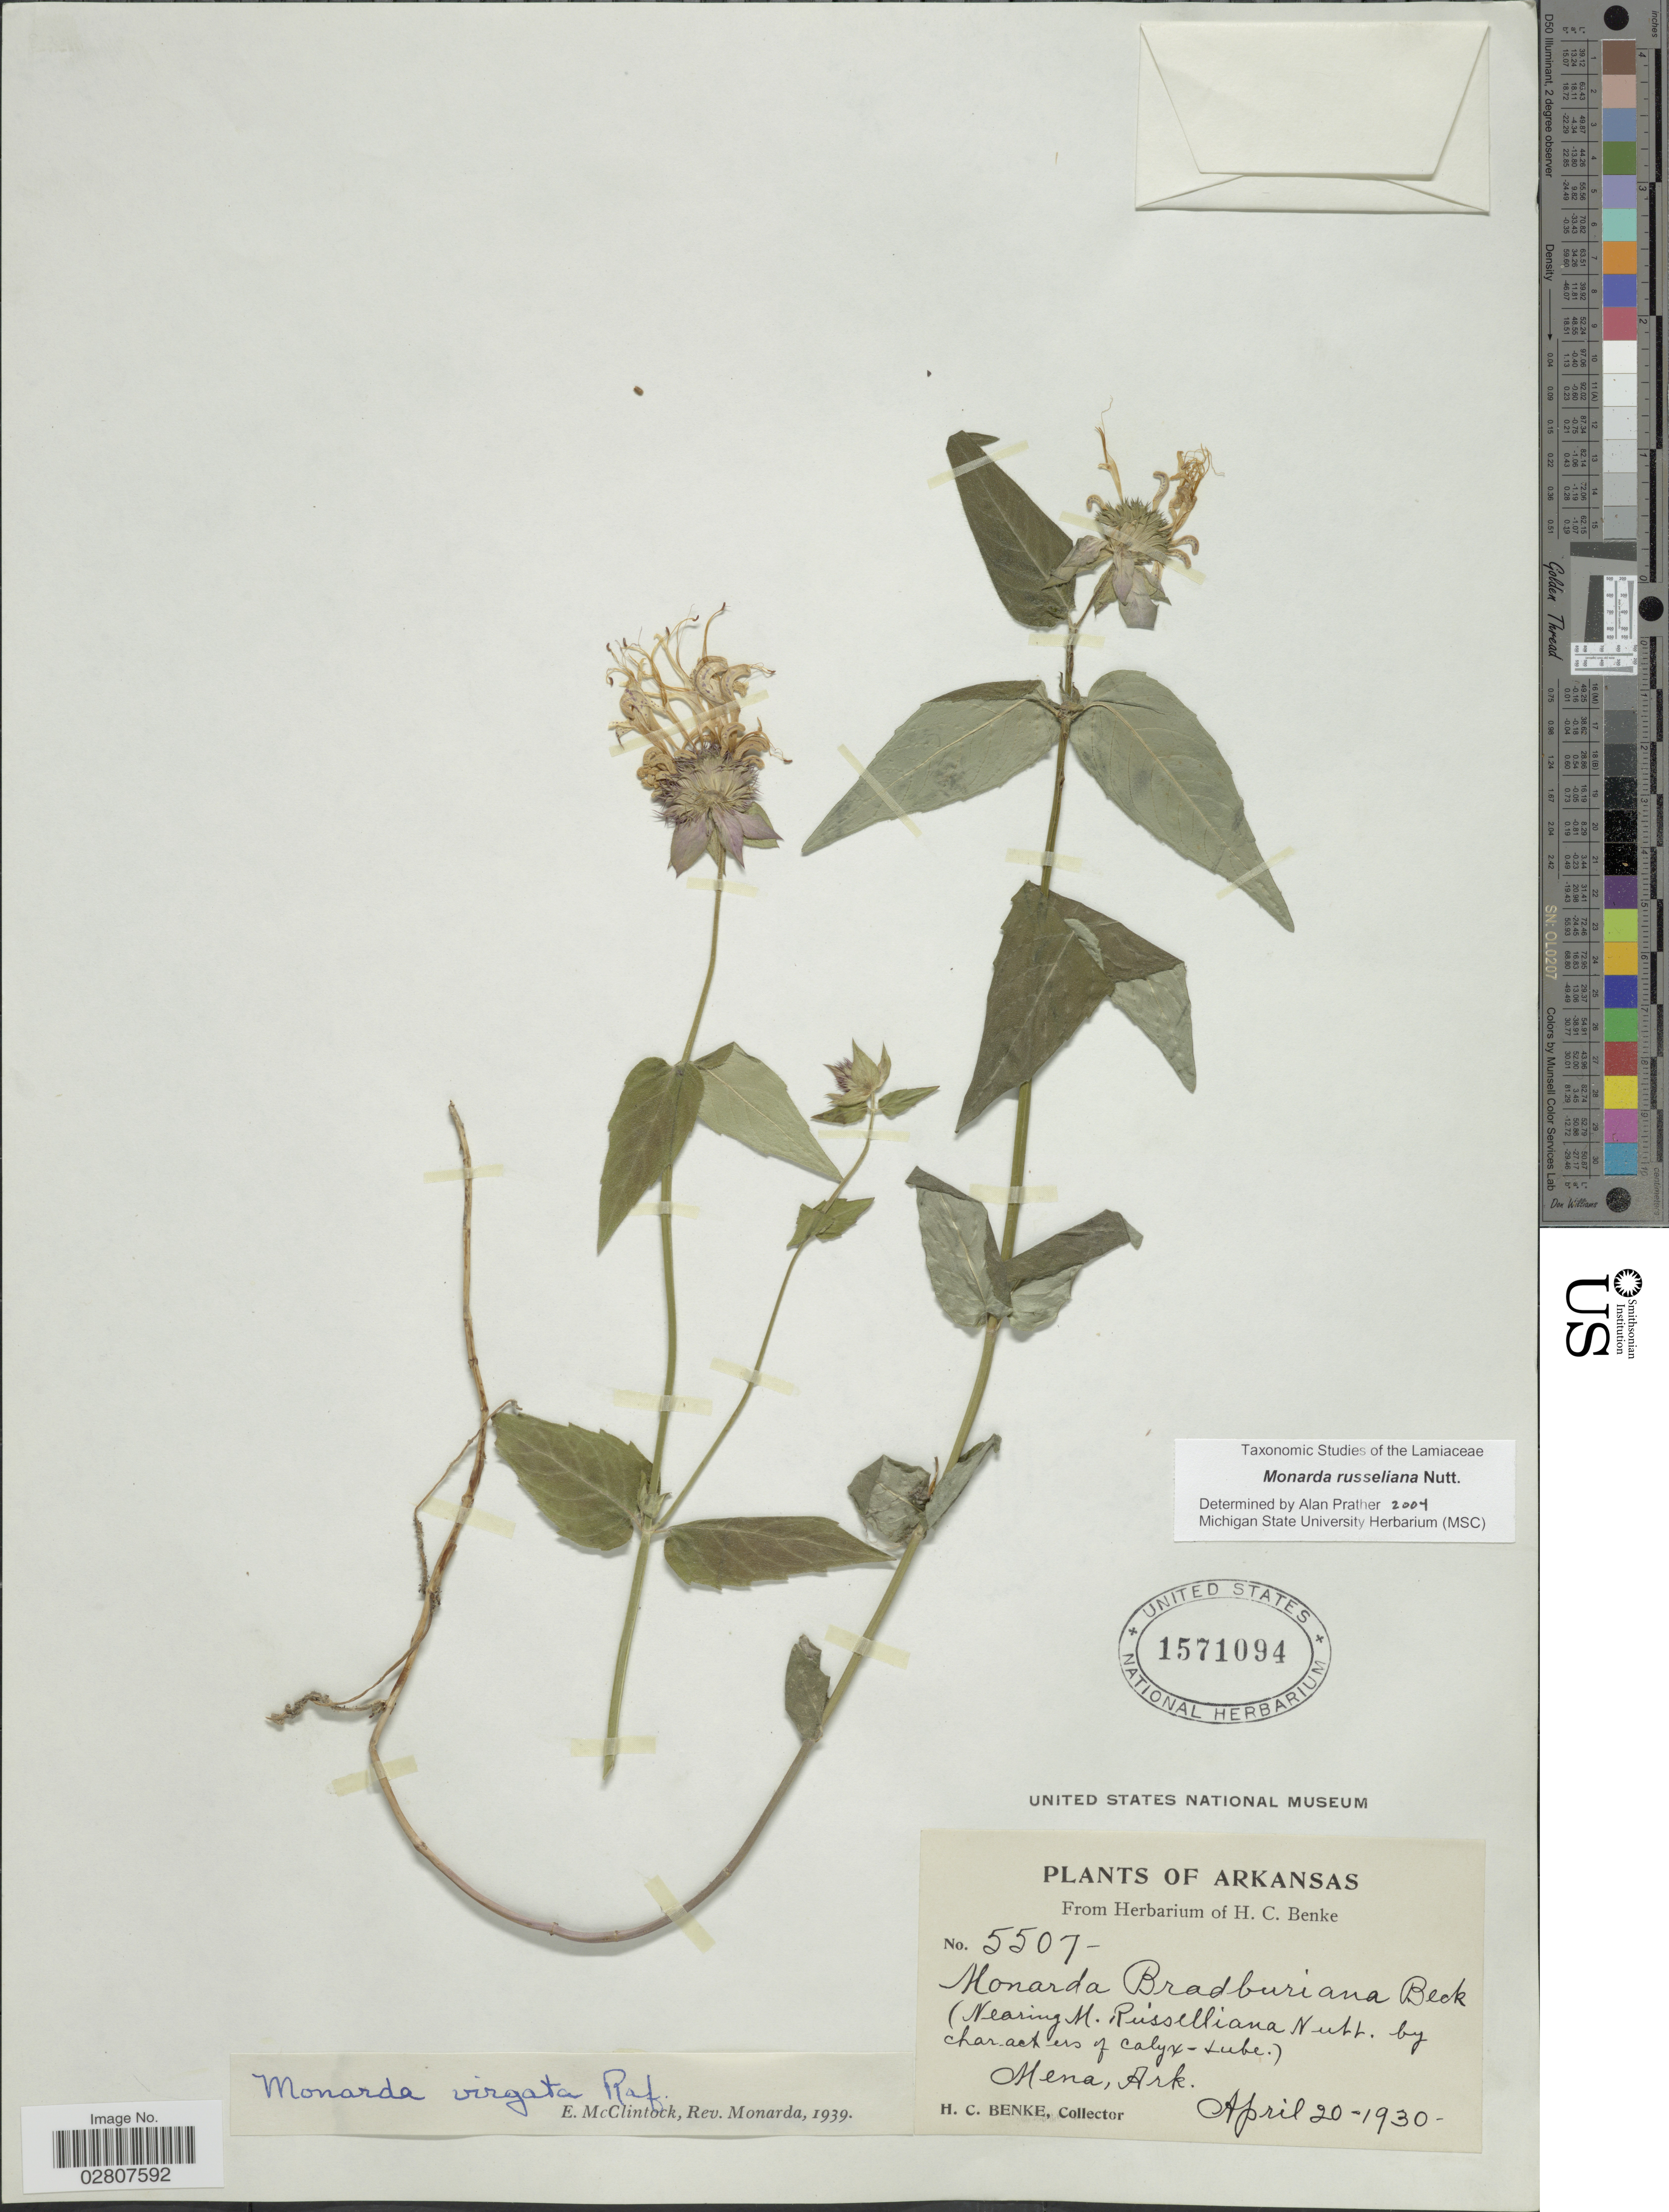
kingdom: Plantae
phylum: Tracheophyta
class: Magnoliopsida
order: Lamiales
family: Lamiaceae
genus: Monarda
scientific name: Monarda russeliana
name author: Nutt.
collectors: H. Benke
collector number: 5507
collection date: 1930-04-20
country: United States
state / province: Arkansas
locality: Mena.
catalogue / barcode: US 1571094